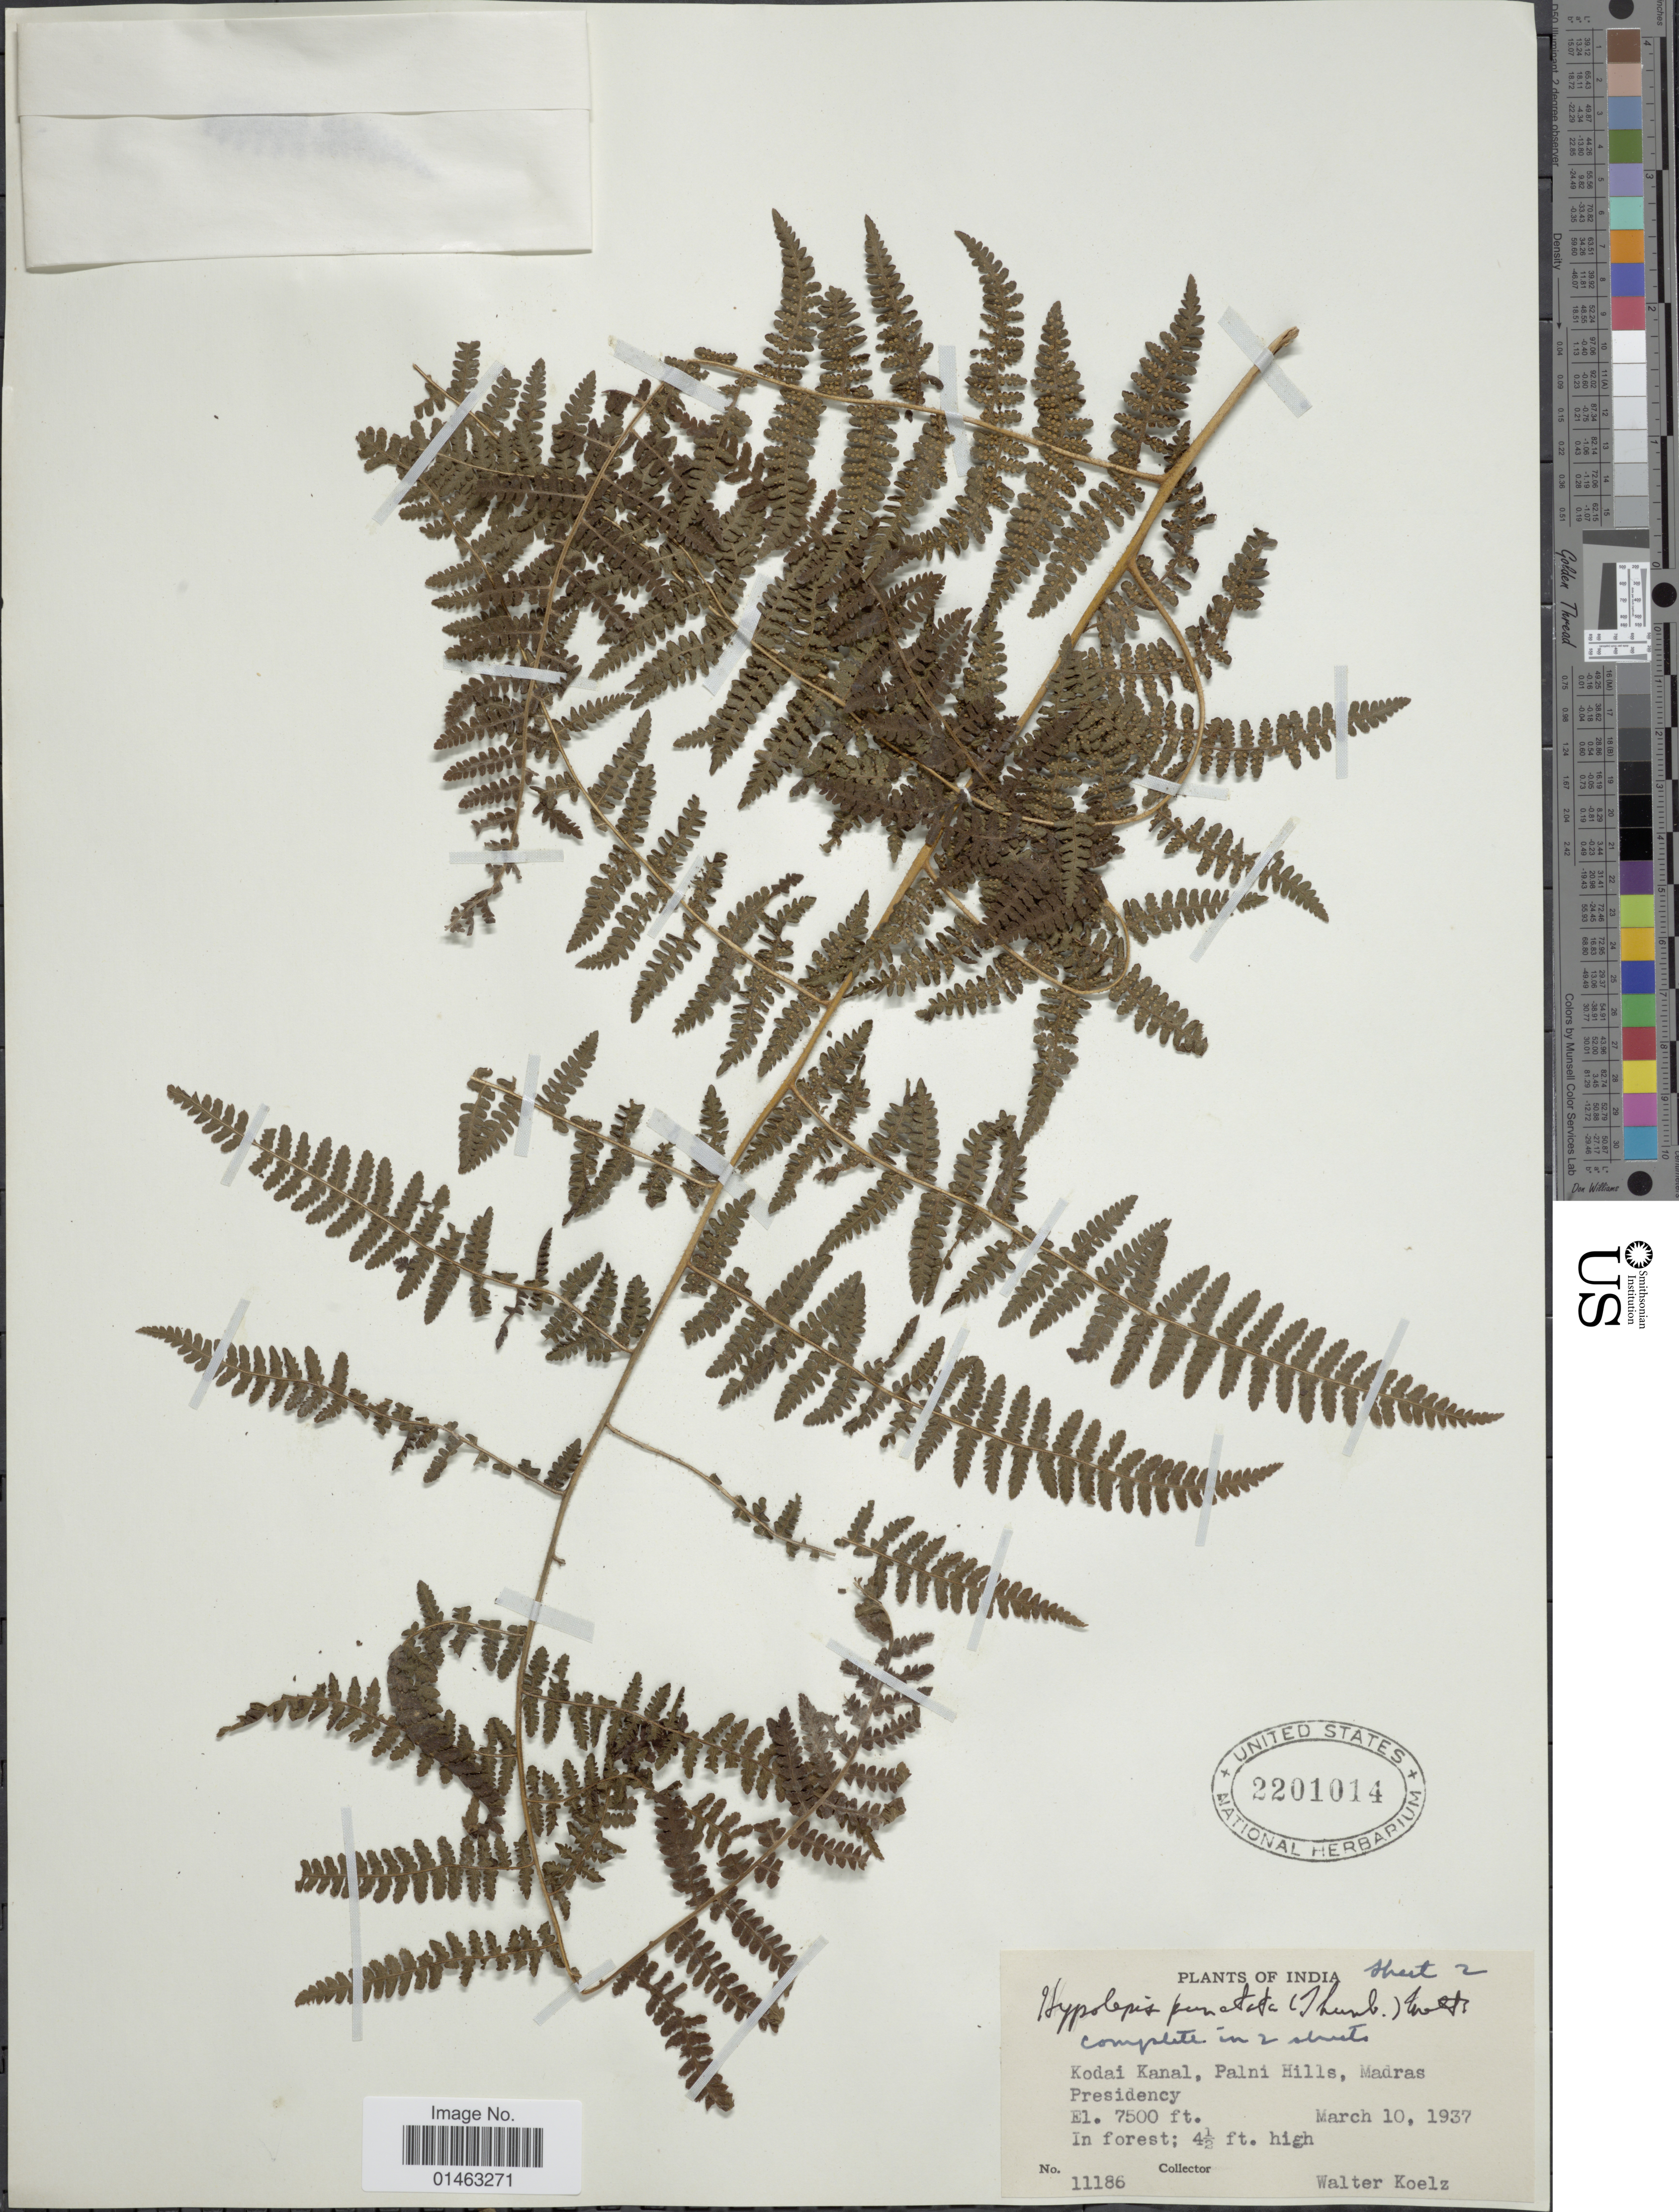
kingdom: Plantae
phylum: Tracheophyta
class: Polypodiopsida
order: Polypodiales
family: Dennstaedtiaceae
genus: Hypolepis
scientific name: Hypolepis punctata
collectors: W. N. Koelz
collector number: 11186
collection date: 1937-03-10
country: India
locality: Kodai Kanal, Palni Hills, Madras. Presidency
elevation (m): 2286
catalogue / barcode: US 2201014